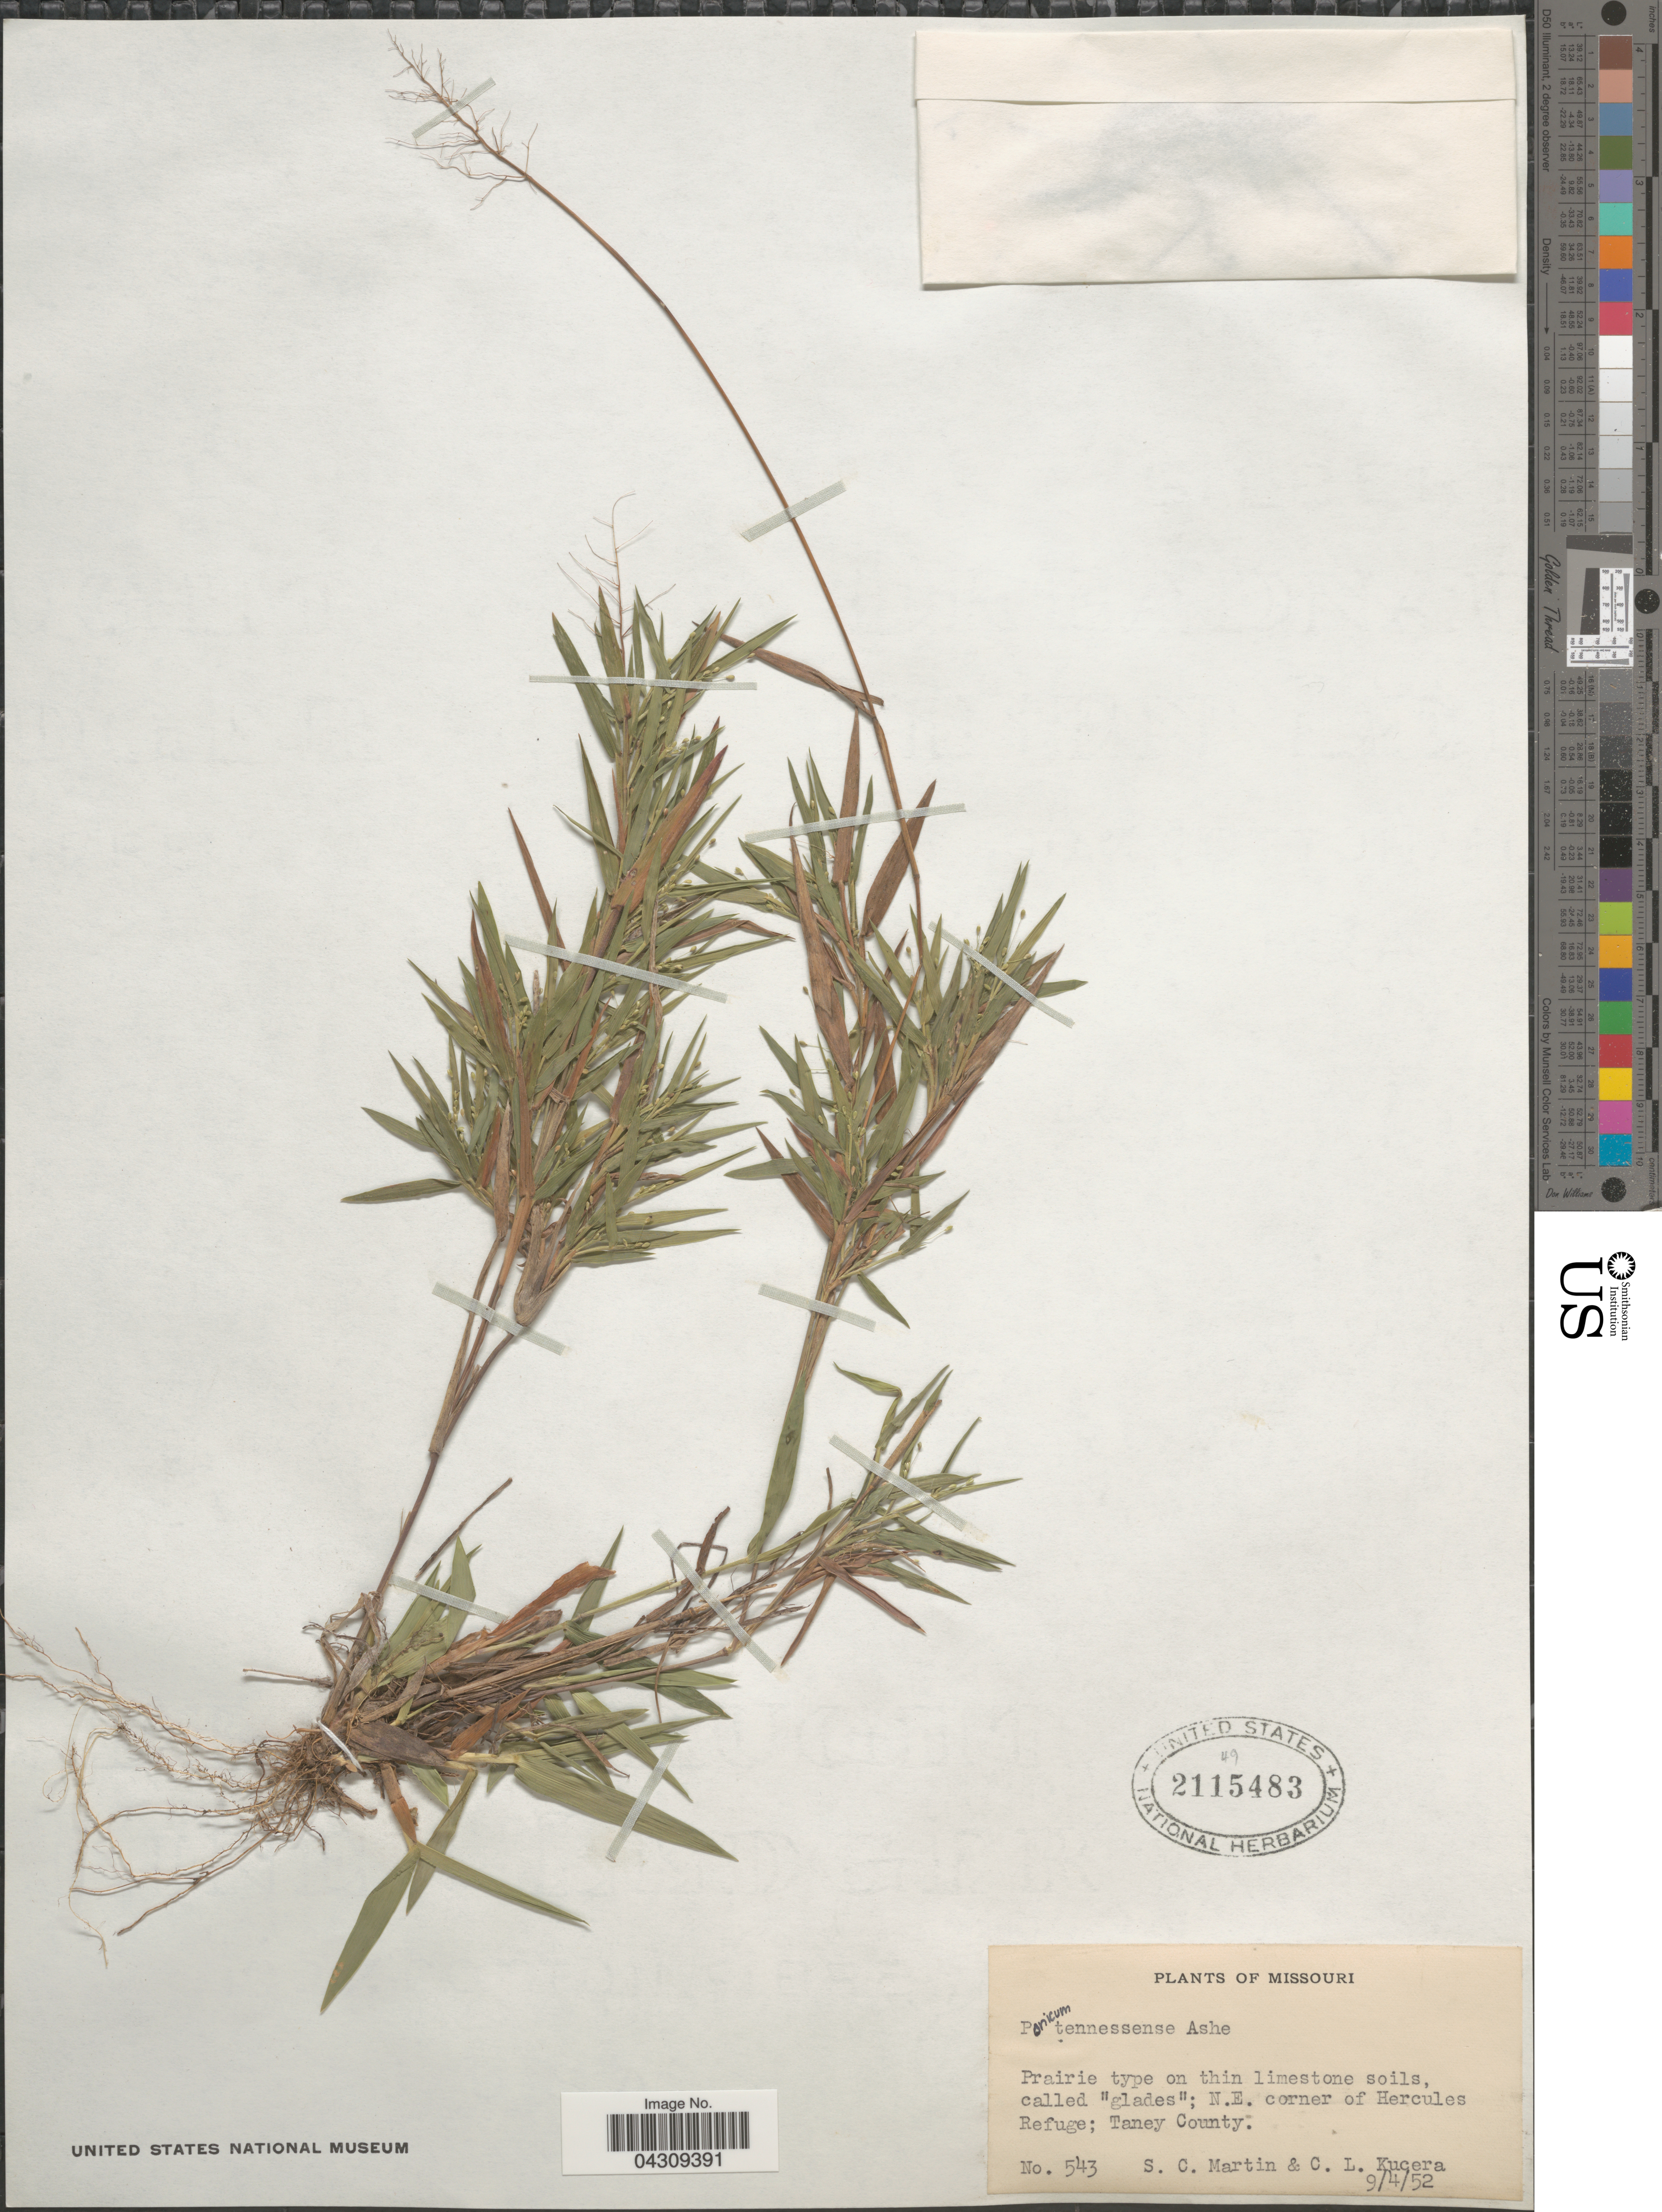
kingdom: Plantae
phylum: Tracheophyta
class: Liliopsida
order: Poales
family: Poaceae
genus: Dichanthelium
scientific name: Dichanthelium acuminatum var. acuminatum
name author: (Sw.) Gould & C.A. Clark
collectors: S. C. Martin & C. Kucera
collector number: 543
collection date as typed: Transcribed d/m/y: 4/9/52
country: United States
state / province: Missouri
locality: N.E. corner of Hercules Refuge; Taney County.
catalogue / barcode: US 2115483